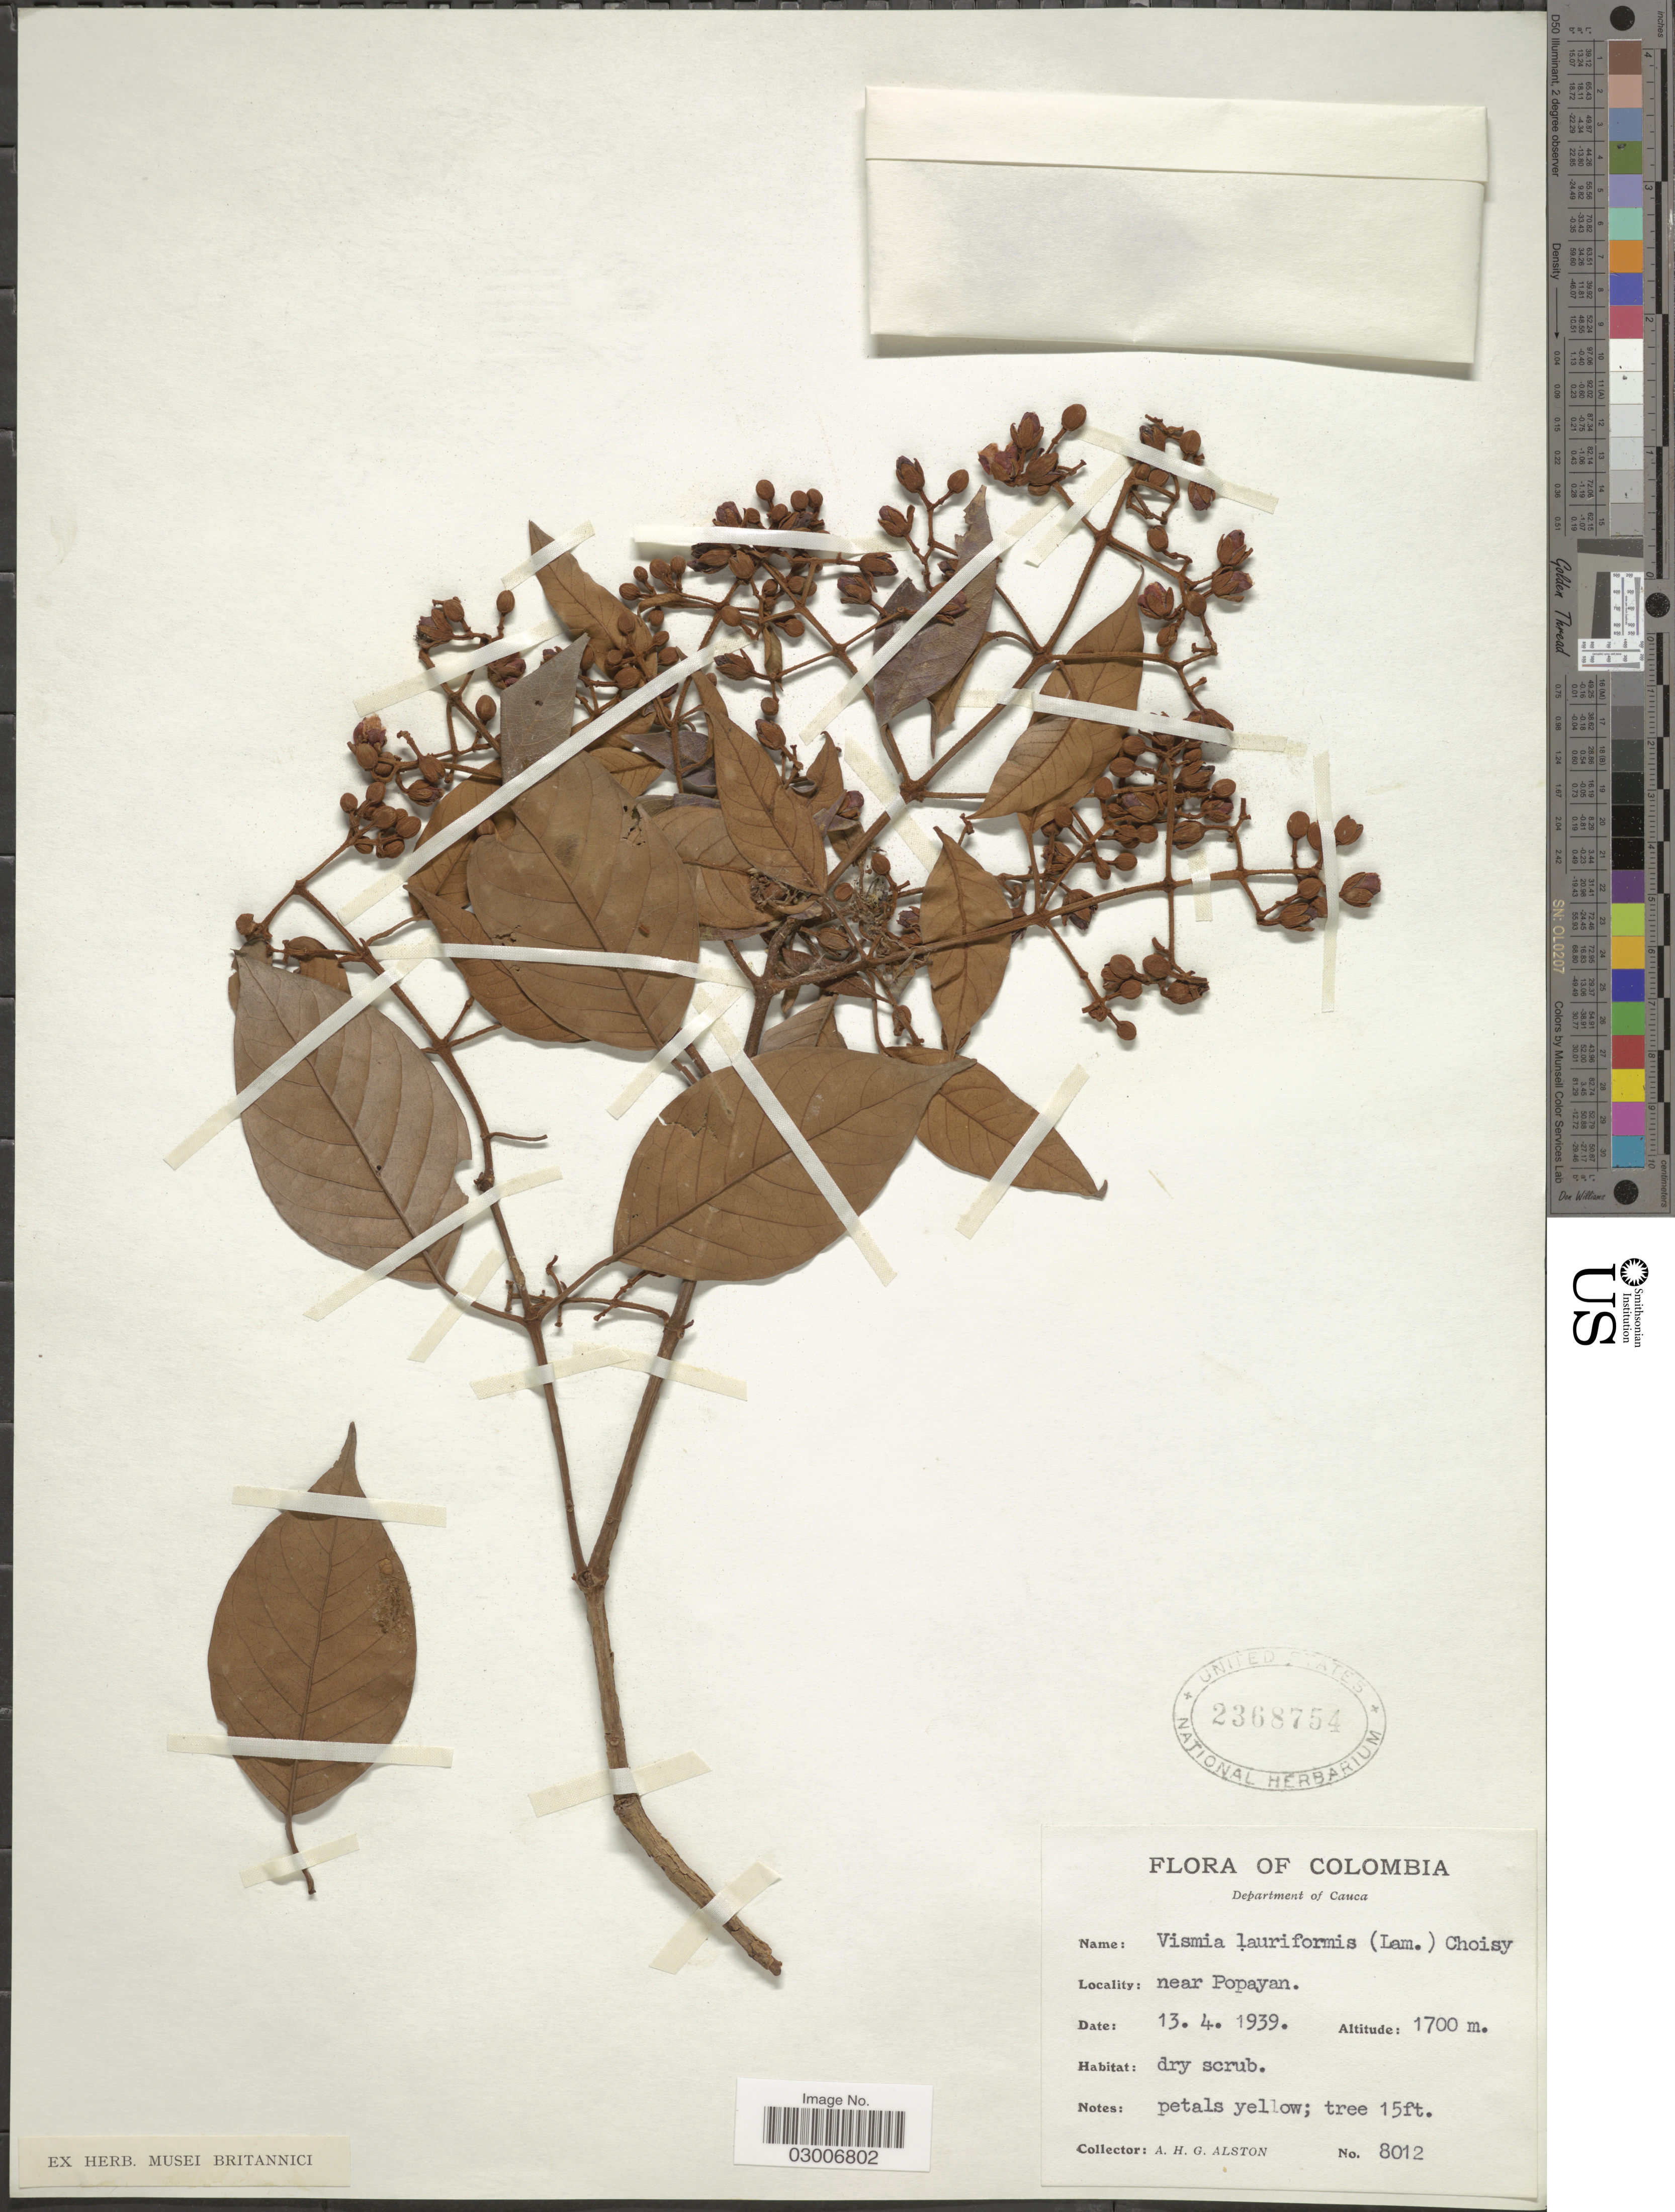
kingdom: Plantae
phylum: Tracheophyta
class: Magnoliopsida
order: Malpighiales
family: Hypericaceae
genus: Vismia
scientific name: Vismia lauriformis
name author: (Lam.) Choisy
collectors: A. H. Alston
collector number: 8012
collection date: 1939-04-13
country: Colombia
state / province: Cauca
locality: Department of Cauca, near Popayan.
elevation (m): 1700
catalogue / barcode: US 2368754